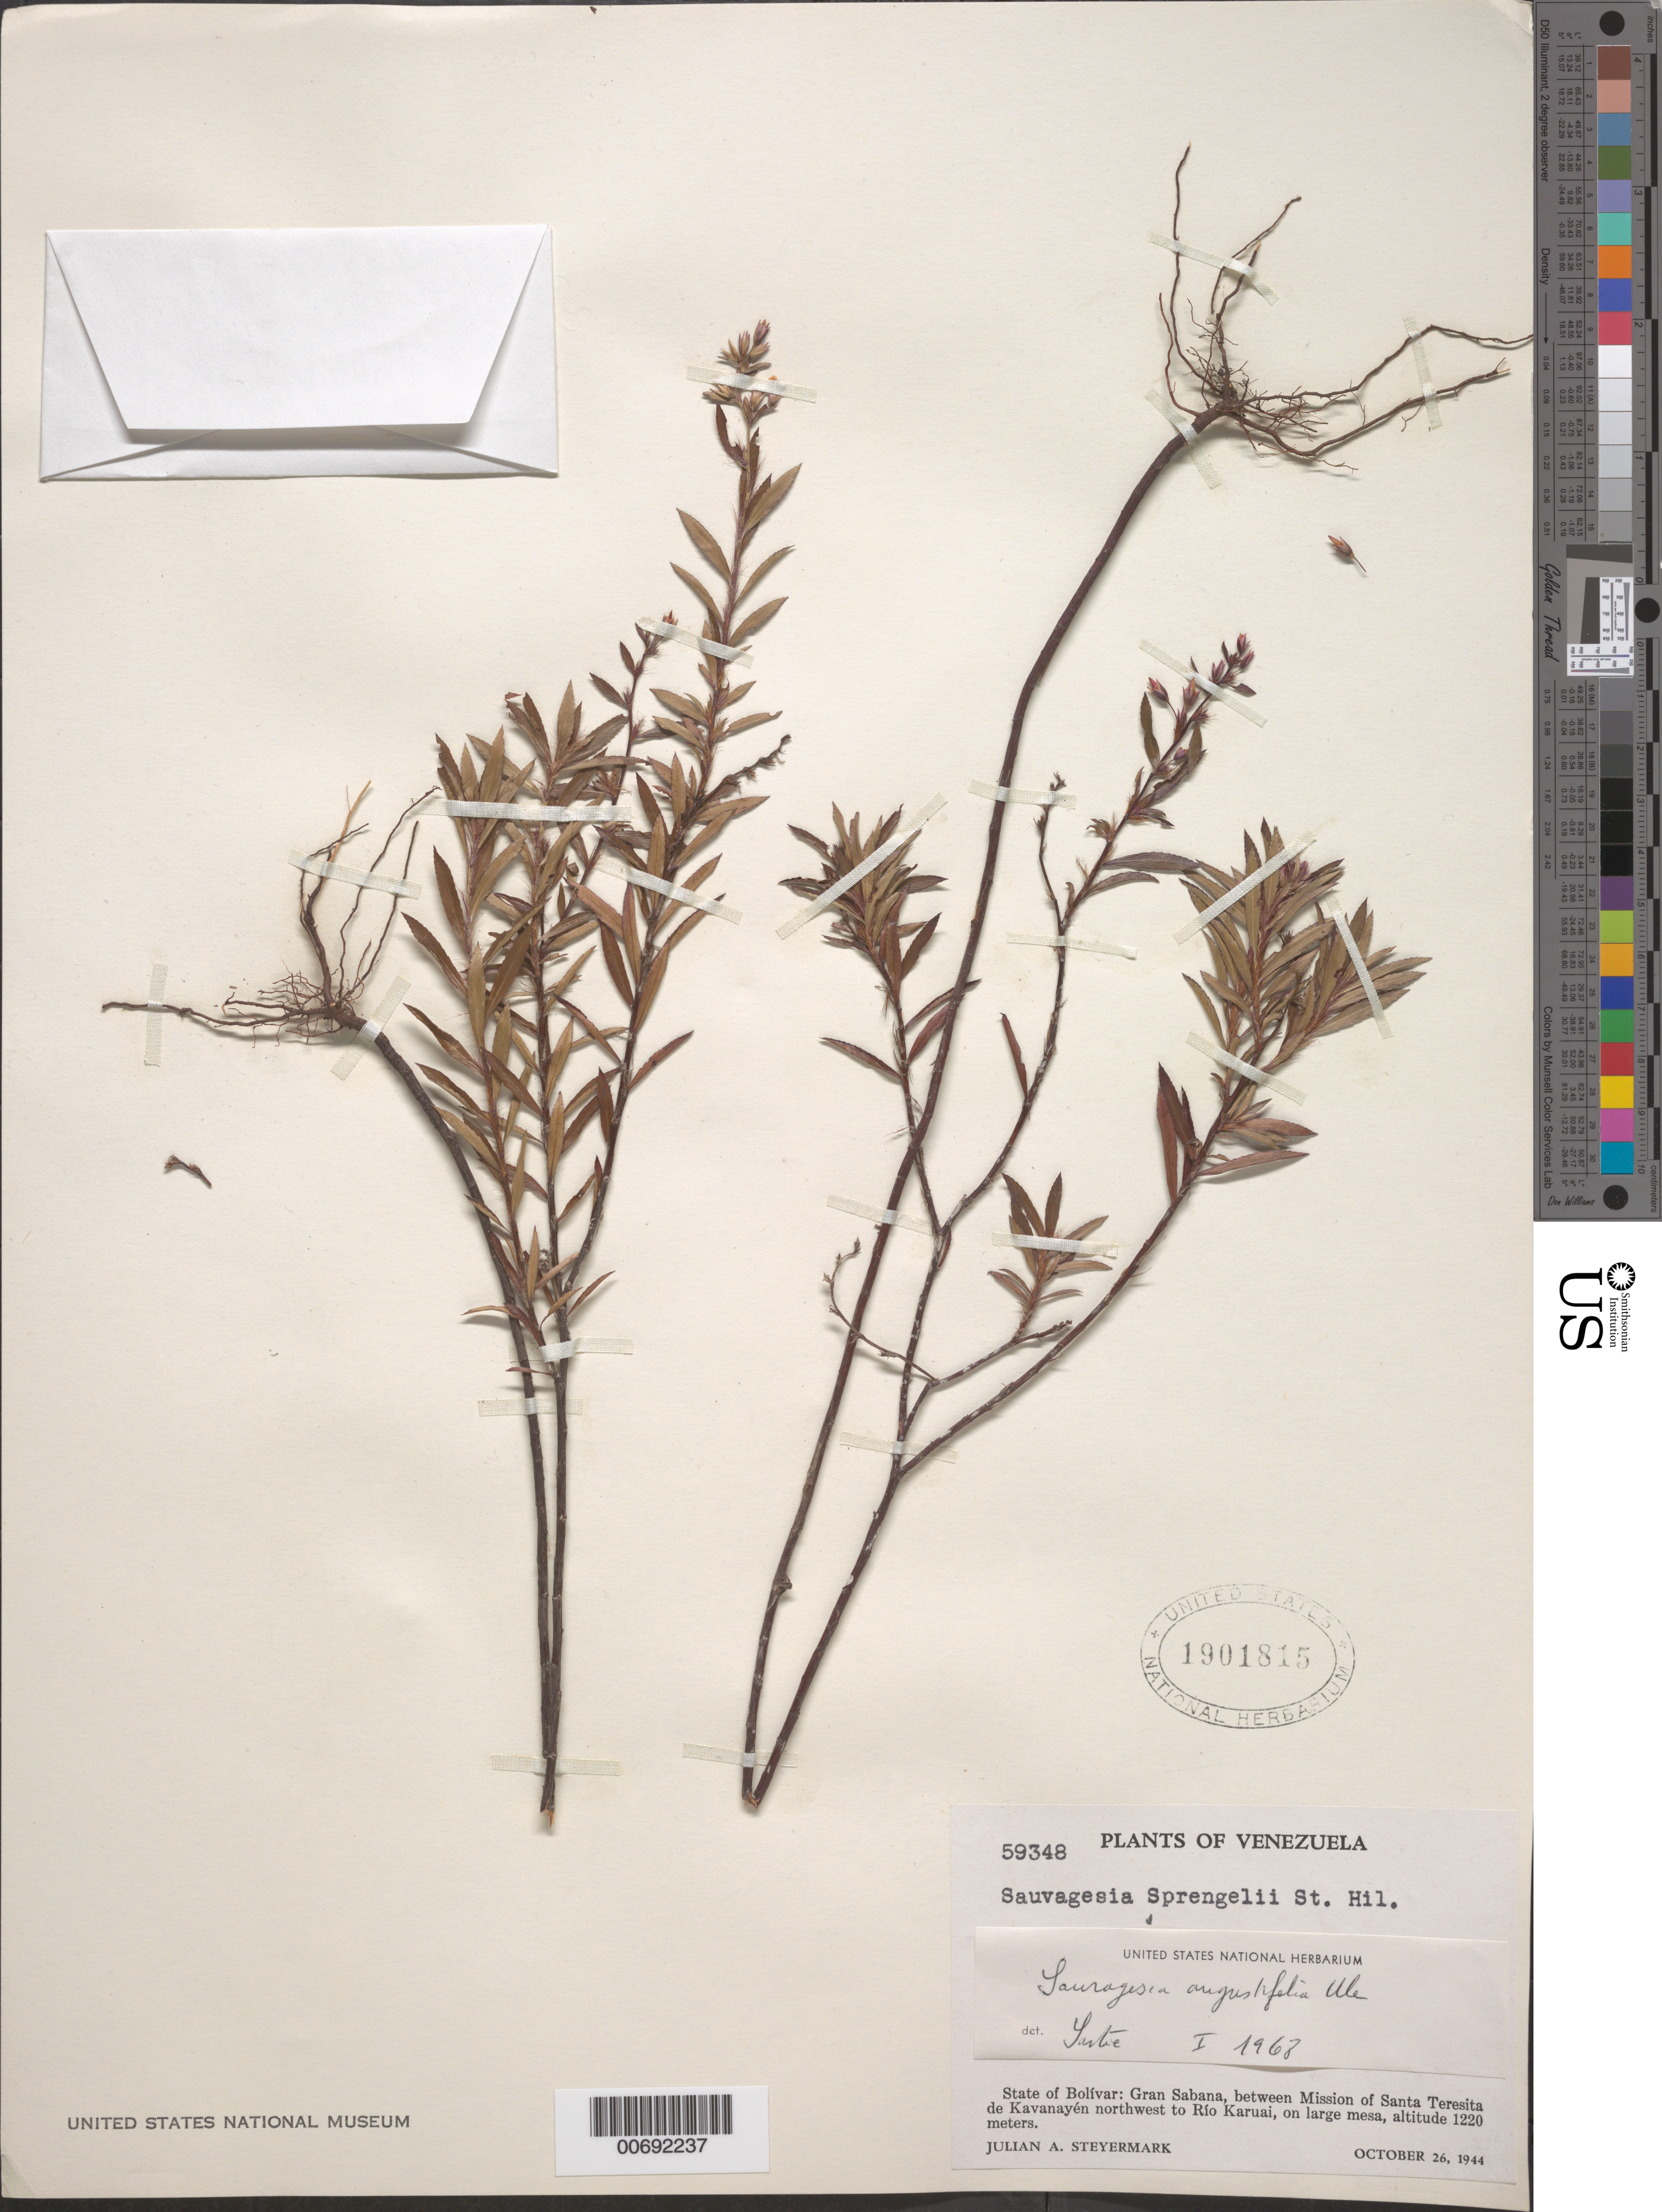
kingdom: Plantae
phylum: Tracheophyta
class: Magnoliopsida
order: Malpighiales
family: Ochnaceae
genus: Sauvagesia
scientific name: Sauvagesia angustifolia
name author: Ule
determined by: Sastre, C. H. L.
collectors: J. Steyermark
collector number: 59348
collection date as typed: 26-Oct-44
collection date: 1944-10-26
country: Venezuela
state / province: Bolívar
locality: Gran Sabana, between Mission of Santa Teresita de Kavanayén NW to Río Karuai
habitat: Large mesa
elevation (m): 1220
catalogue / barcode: US 1901815